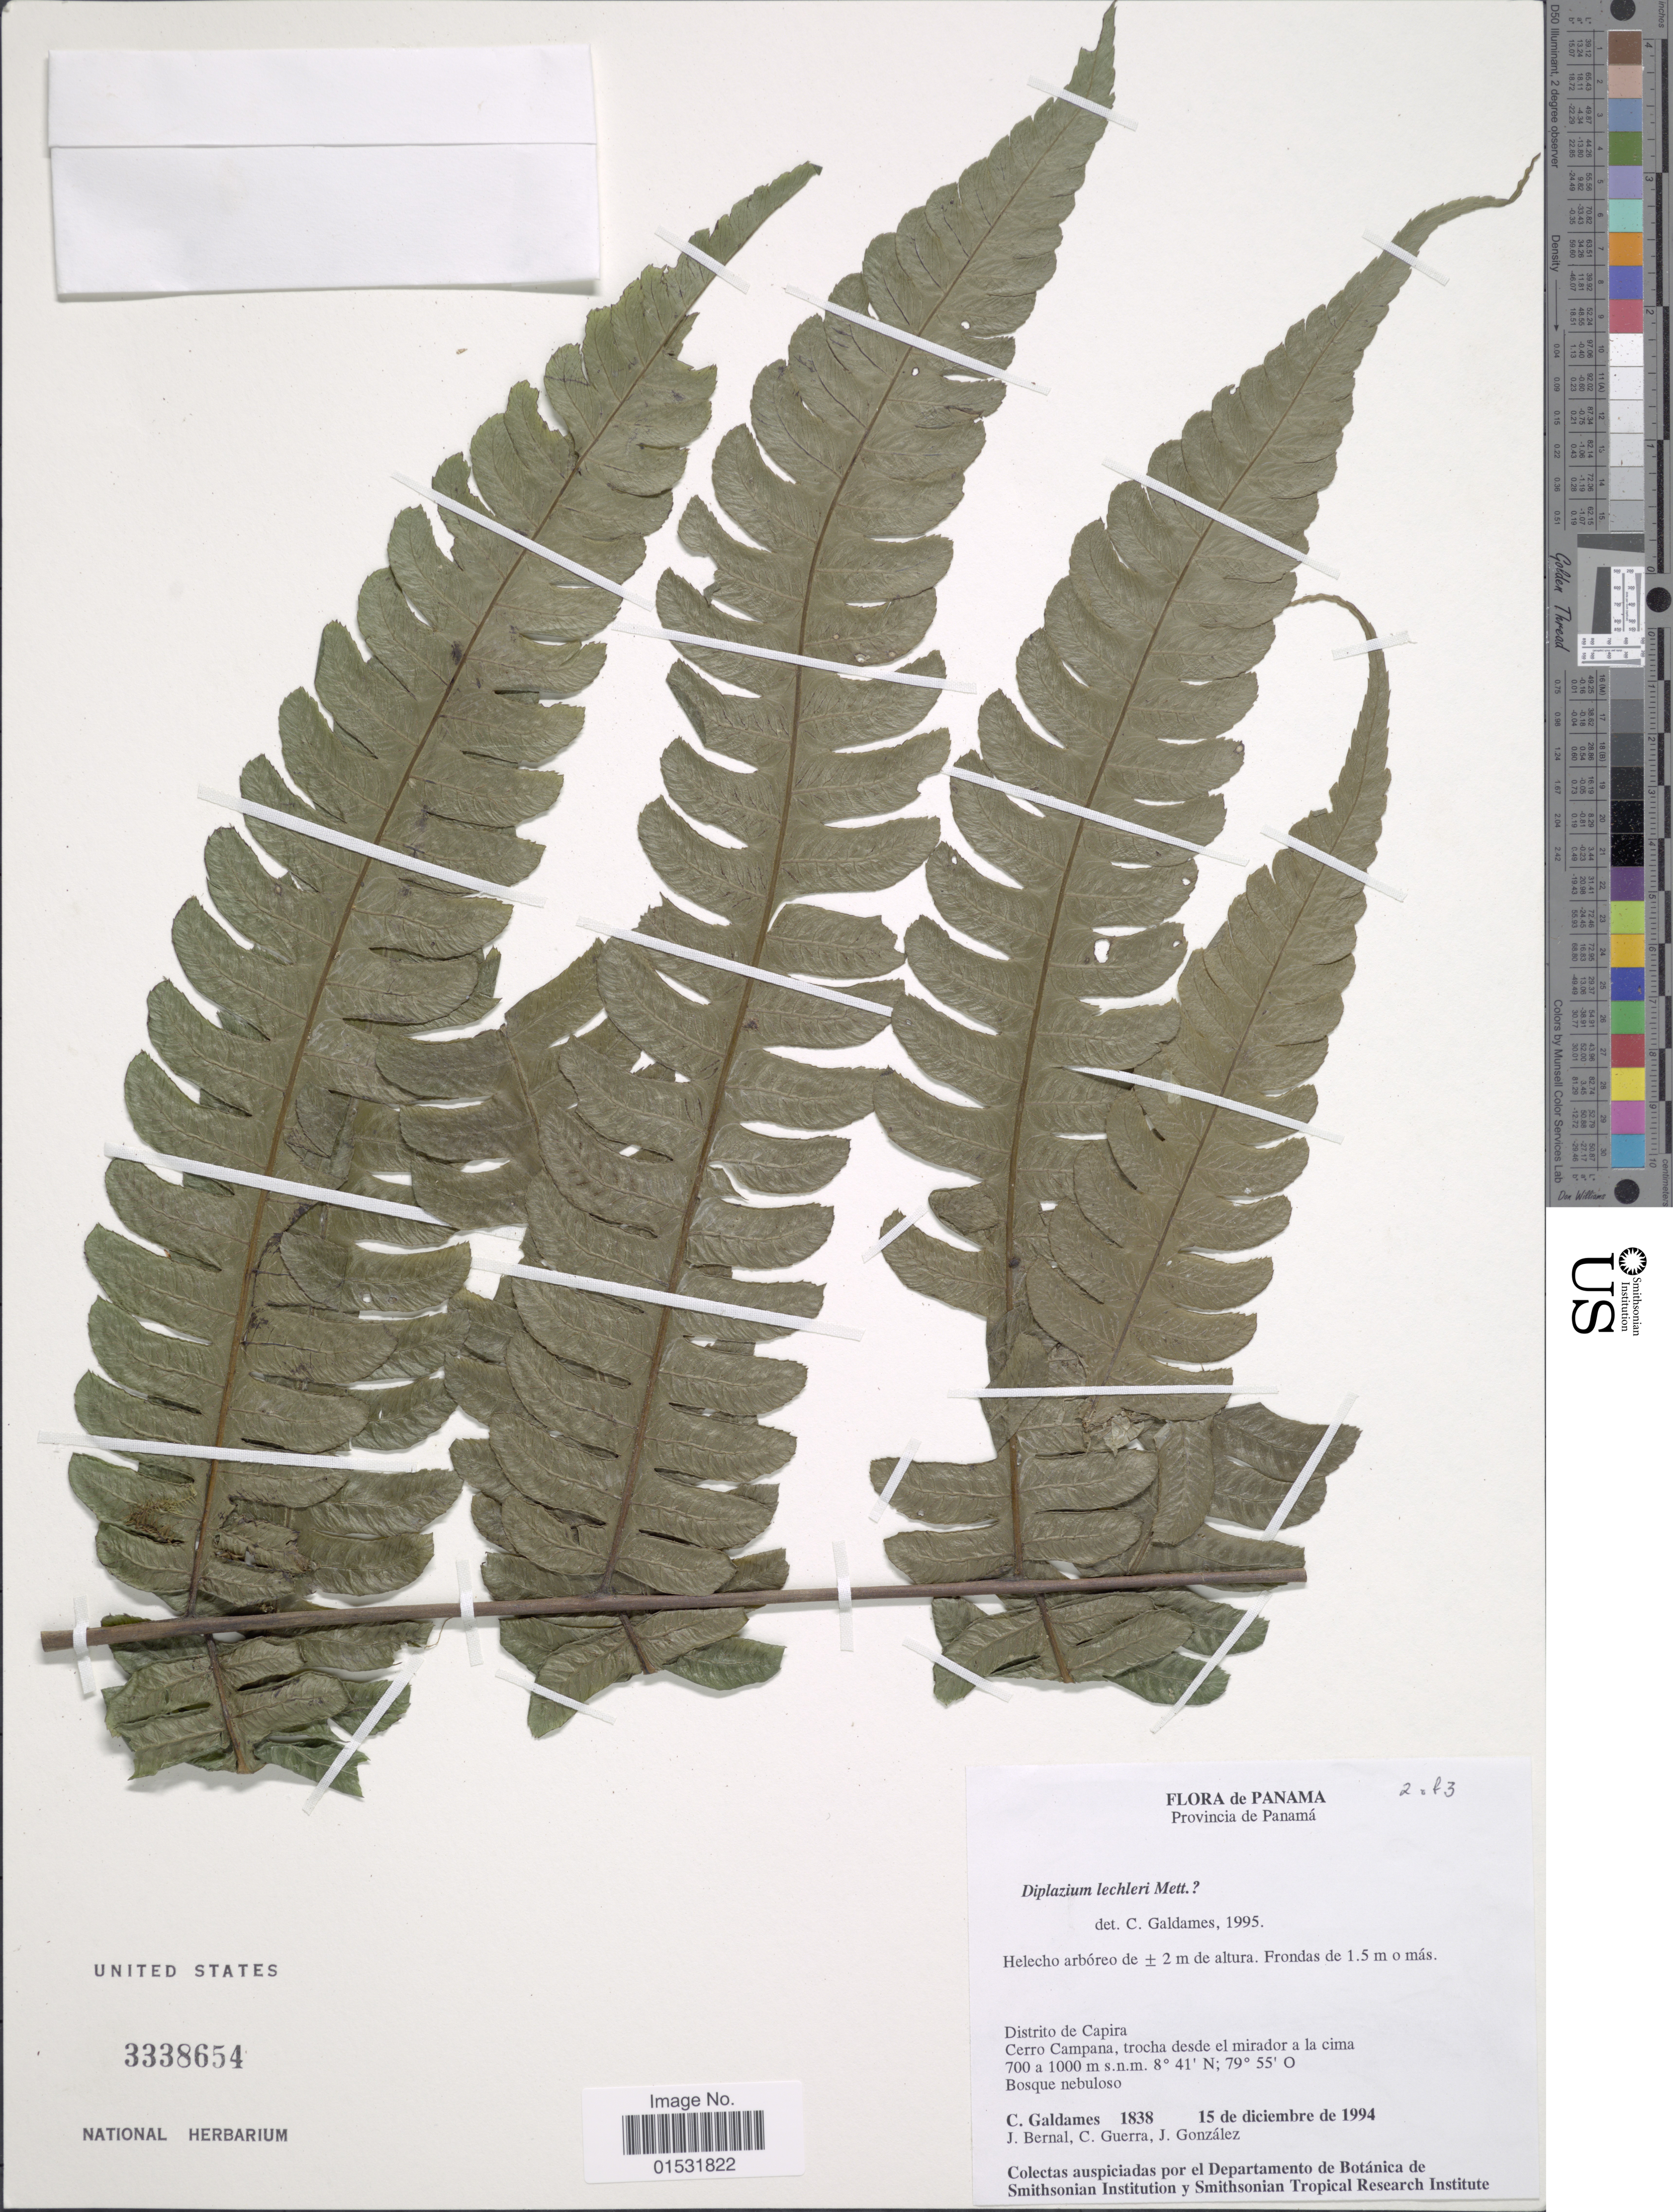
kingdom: Plantae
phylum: Tracheophyta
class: Polypodiopsida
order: Polypodiales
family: Athyriaceae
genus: Diplazium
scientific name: Diplazium lindbergii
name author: (Mett.) Christ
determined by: Reis, A.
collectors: C. Galdames, J. Bernal, C. Guerra & J. González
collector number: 1838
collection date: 1994-12-15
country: Panama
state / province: Panamá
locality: Distrito de Capira. Cerro Campana, trocha desde el mirador a la cima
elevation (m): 700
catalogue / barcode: US 3338654